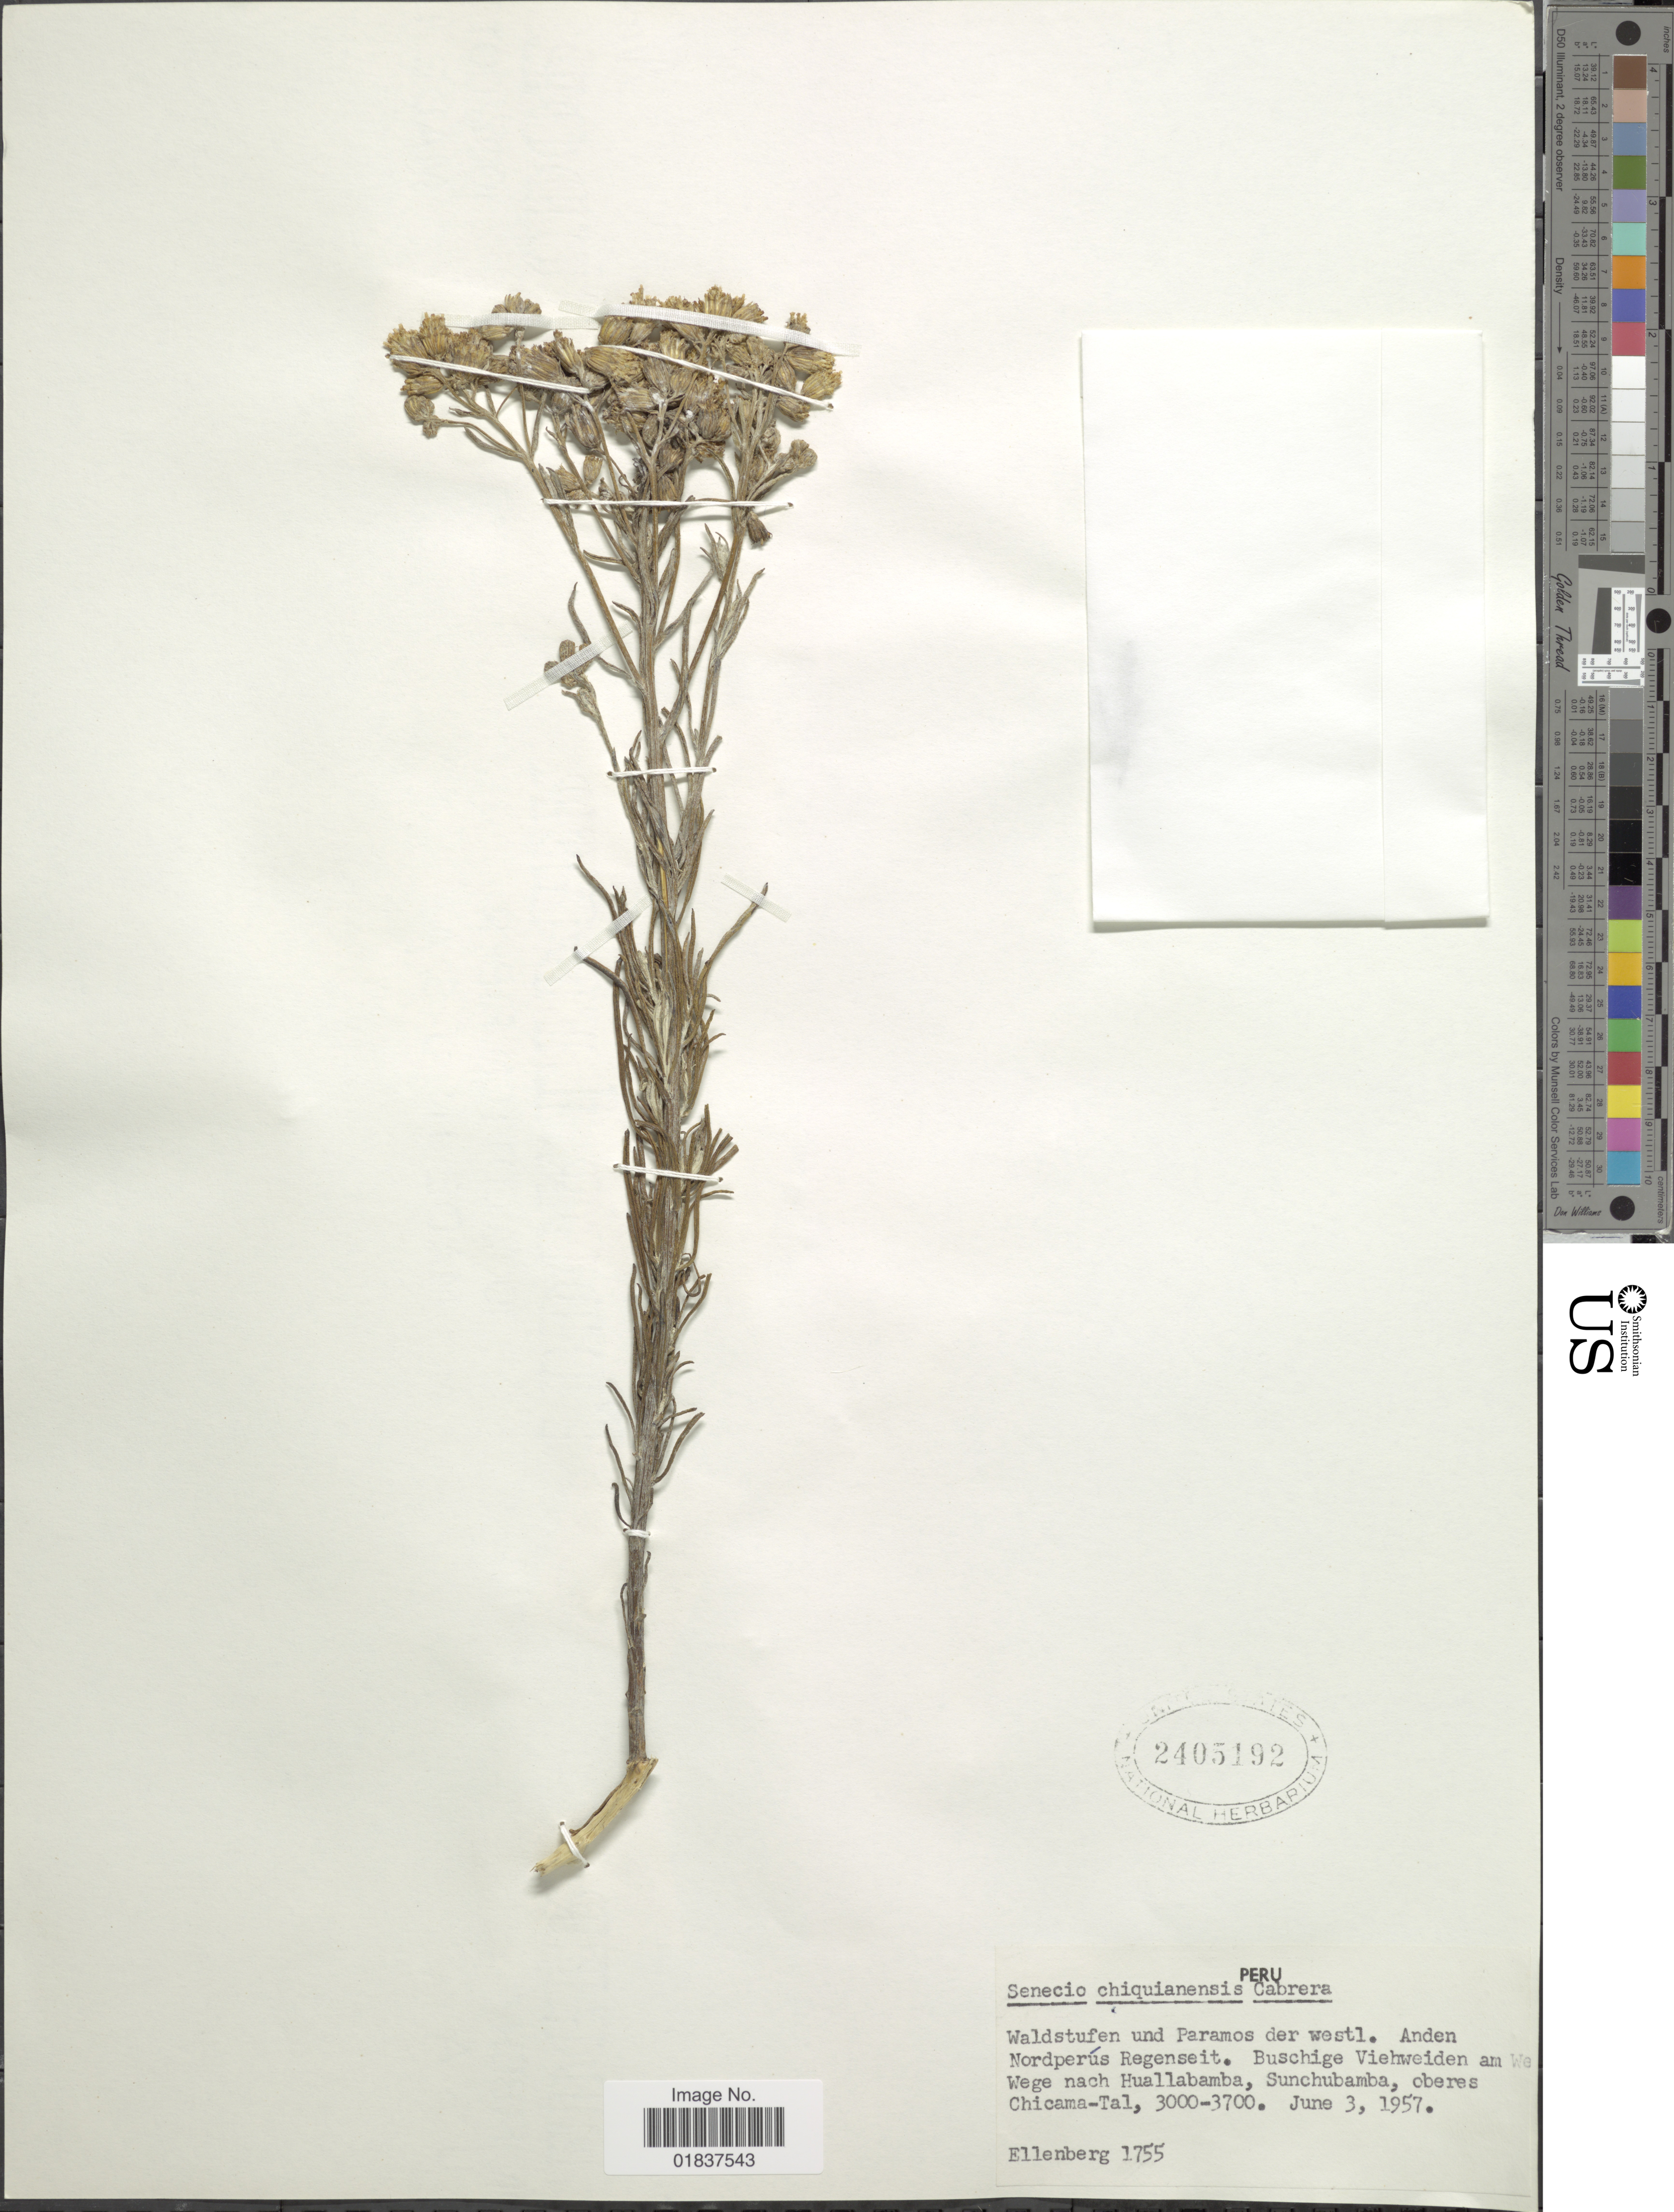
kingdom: Plantae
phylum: Tracheophyta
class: Magnoliopsida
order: Asterales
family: Asteraceae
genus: Senecio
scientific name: Senecio chiquianensis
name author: Cabrera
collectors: H. Ellenberg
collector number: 1755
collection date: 1957-06-03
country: Peru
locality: Waldstufen und Paramos der westl. Anden Nordperus Regenseit. Buschige Viehwieden am We Wege nach Huallabamba, Sunchubamba, oberes Chicama-Tal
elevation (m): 3000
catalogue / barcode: US 2405192